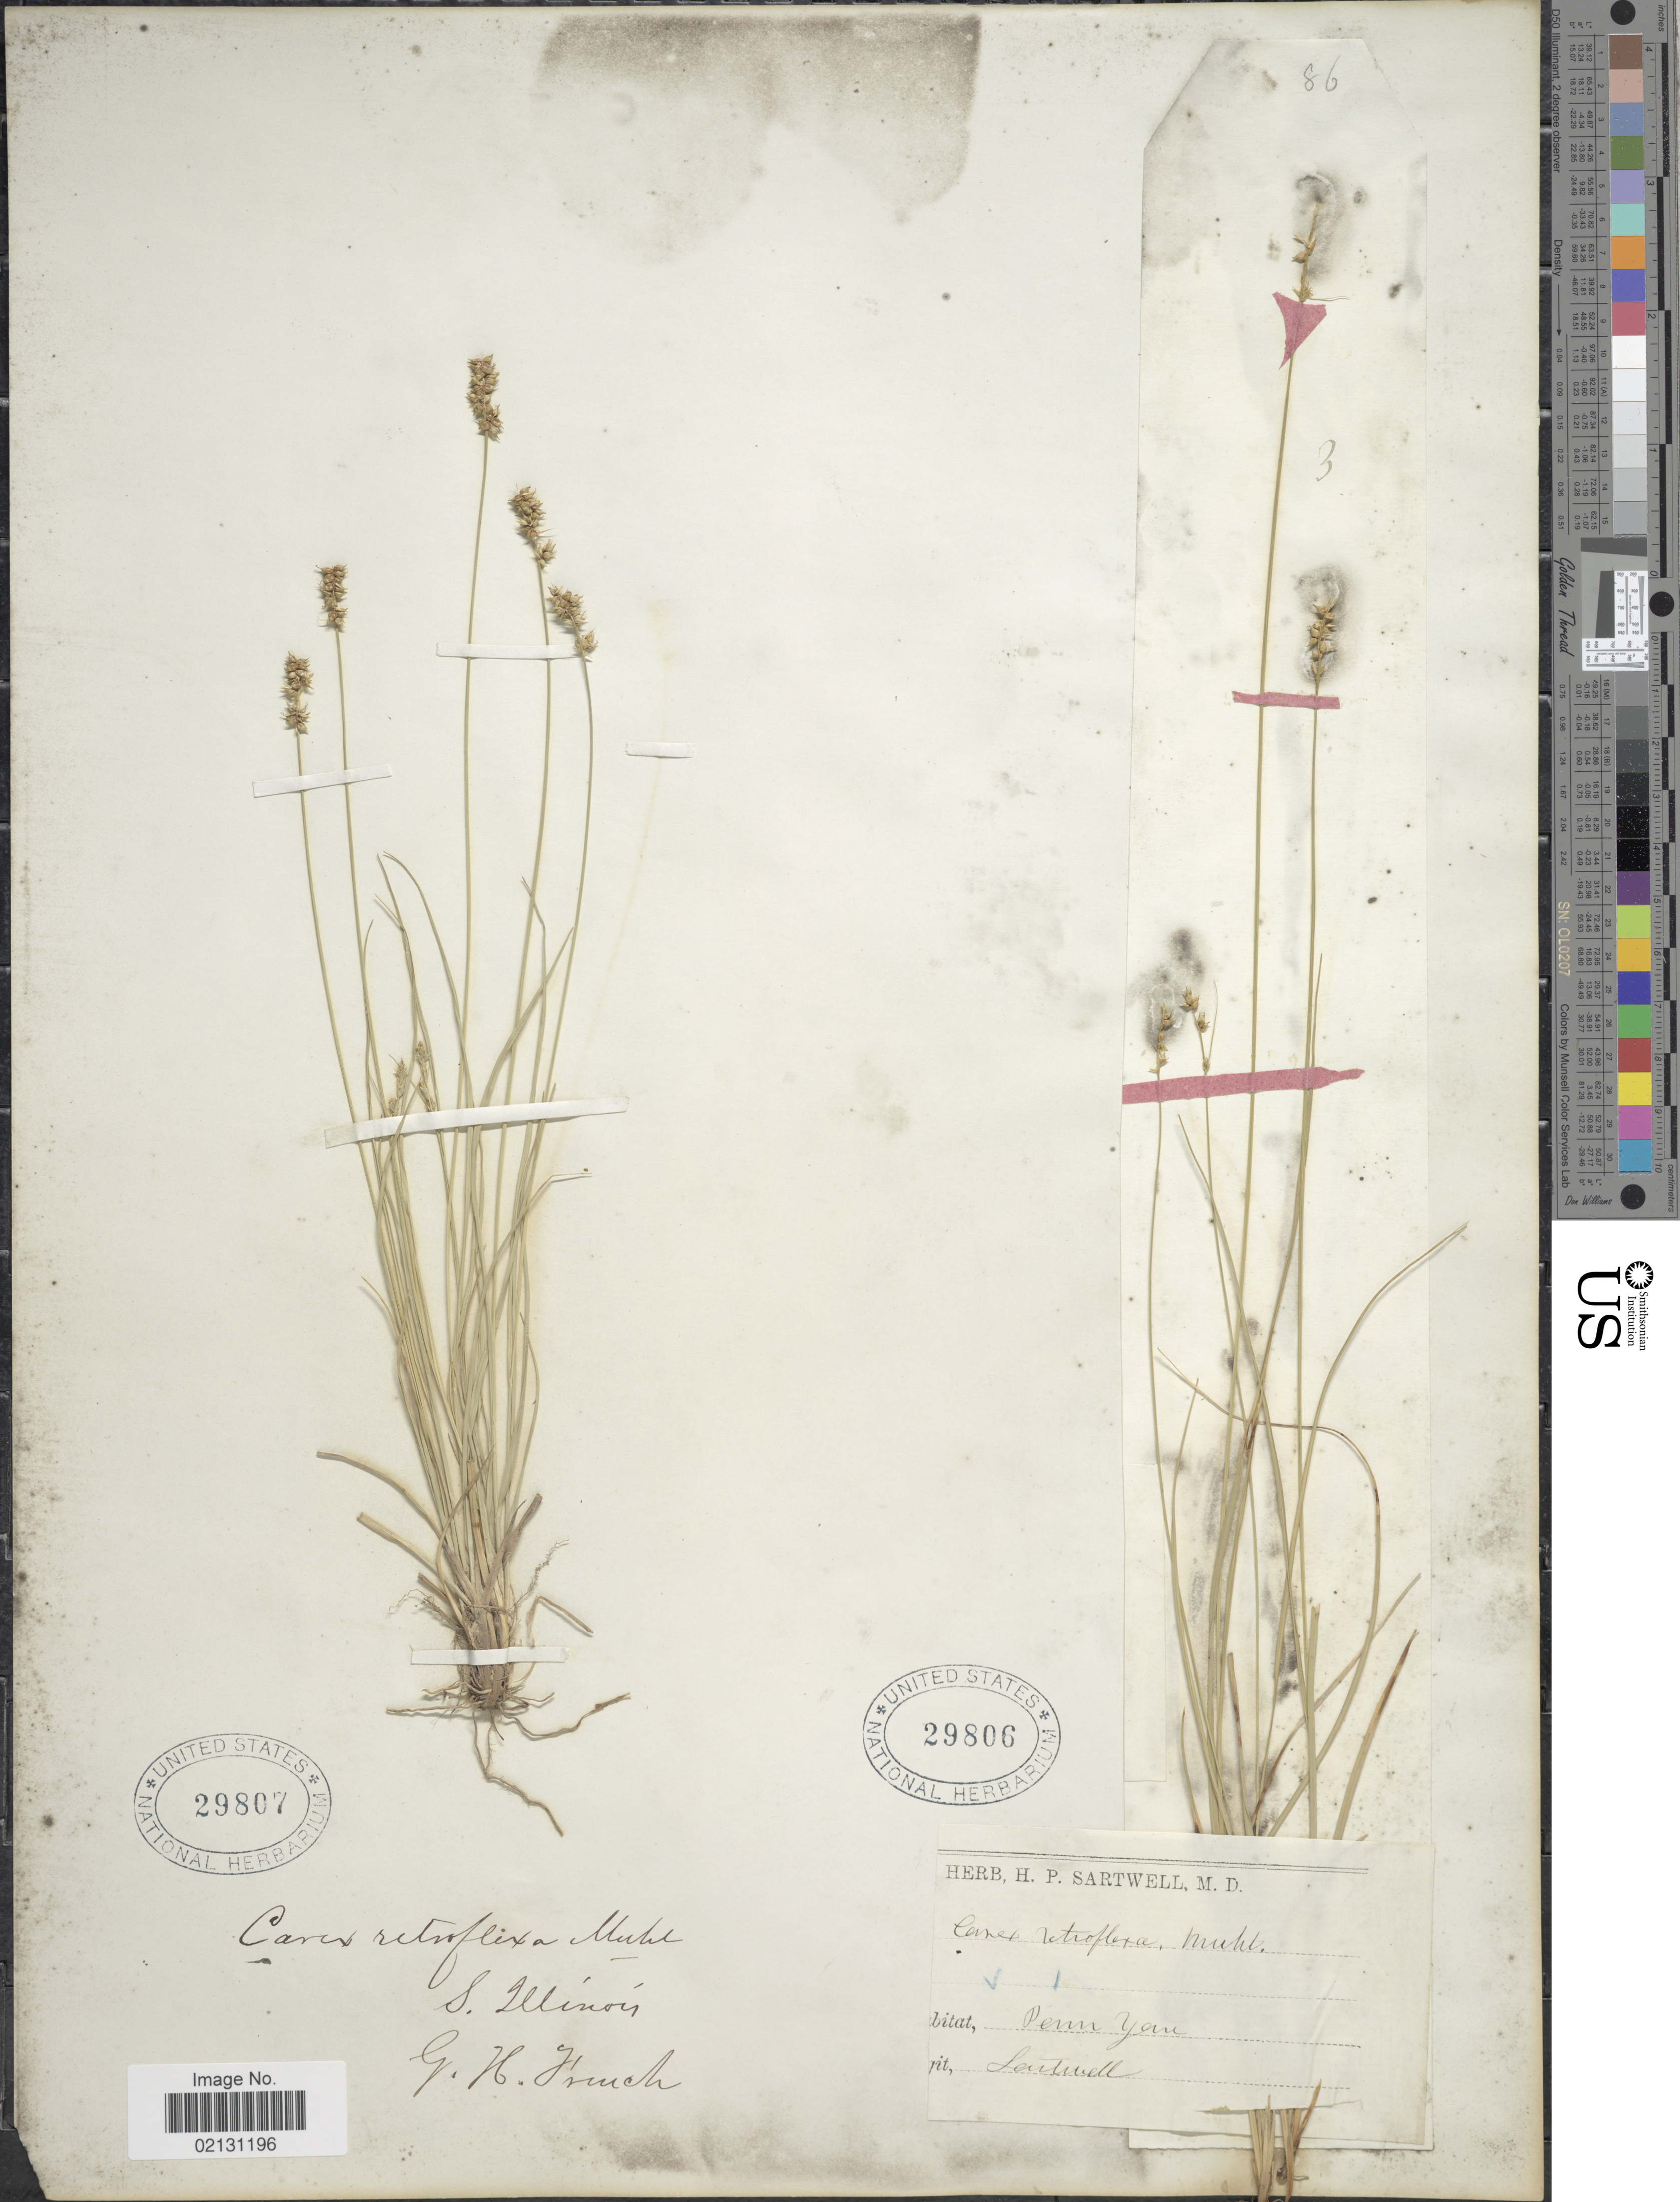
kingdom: Plantae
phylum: Tracheophyta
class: Liliopsida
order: Poales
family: Cyperaceae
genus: Carex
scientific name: Carex retroflexa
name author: Muhl. ex Willd.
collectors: H. P. Sartwell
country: United States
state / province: New York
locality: Penn Yan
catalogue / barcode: US 29806-2